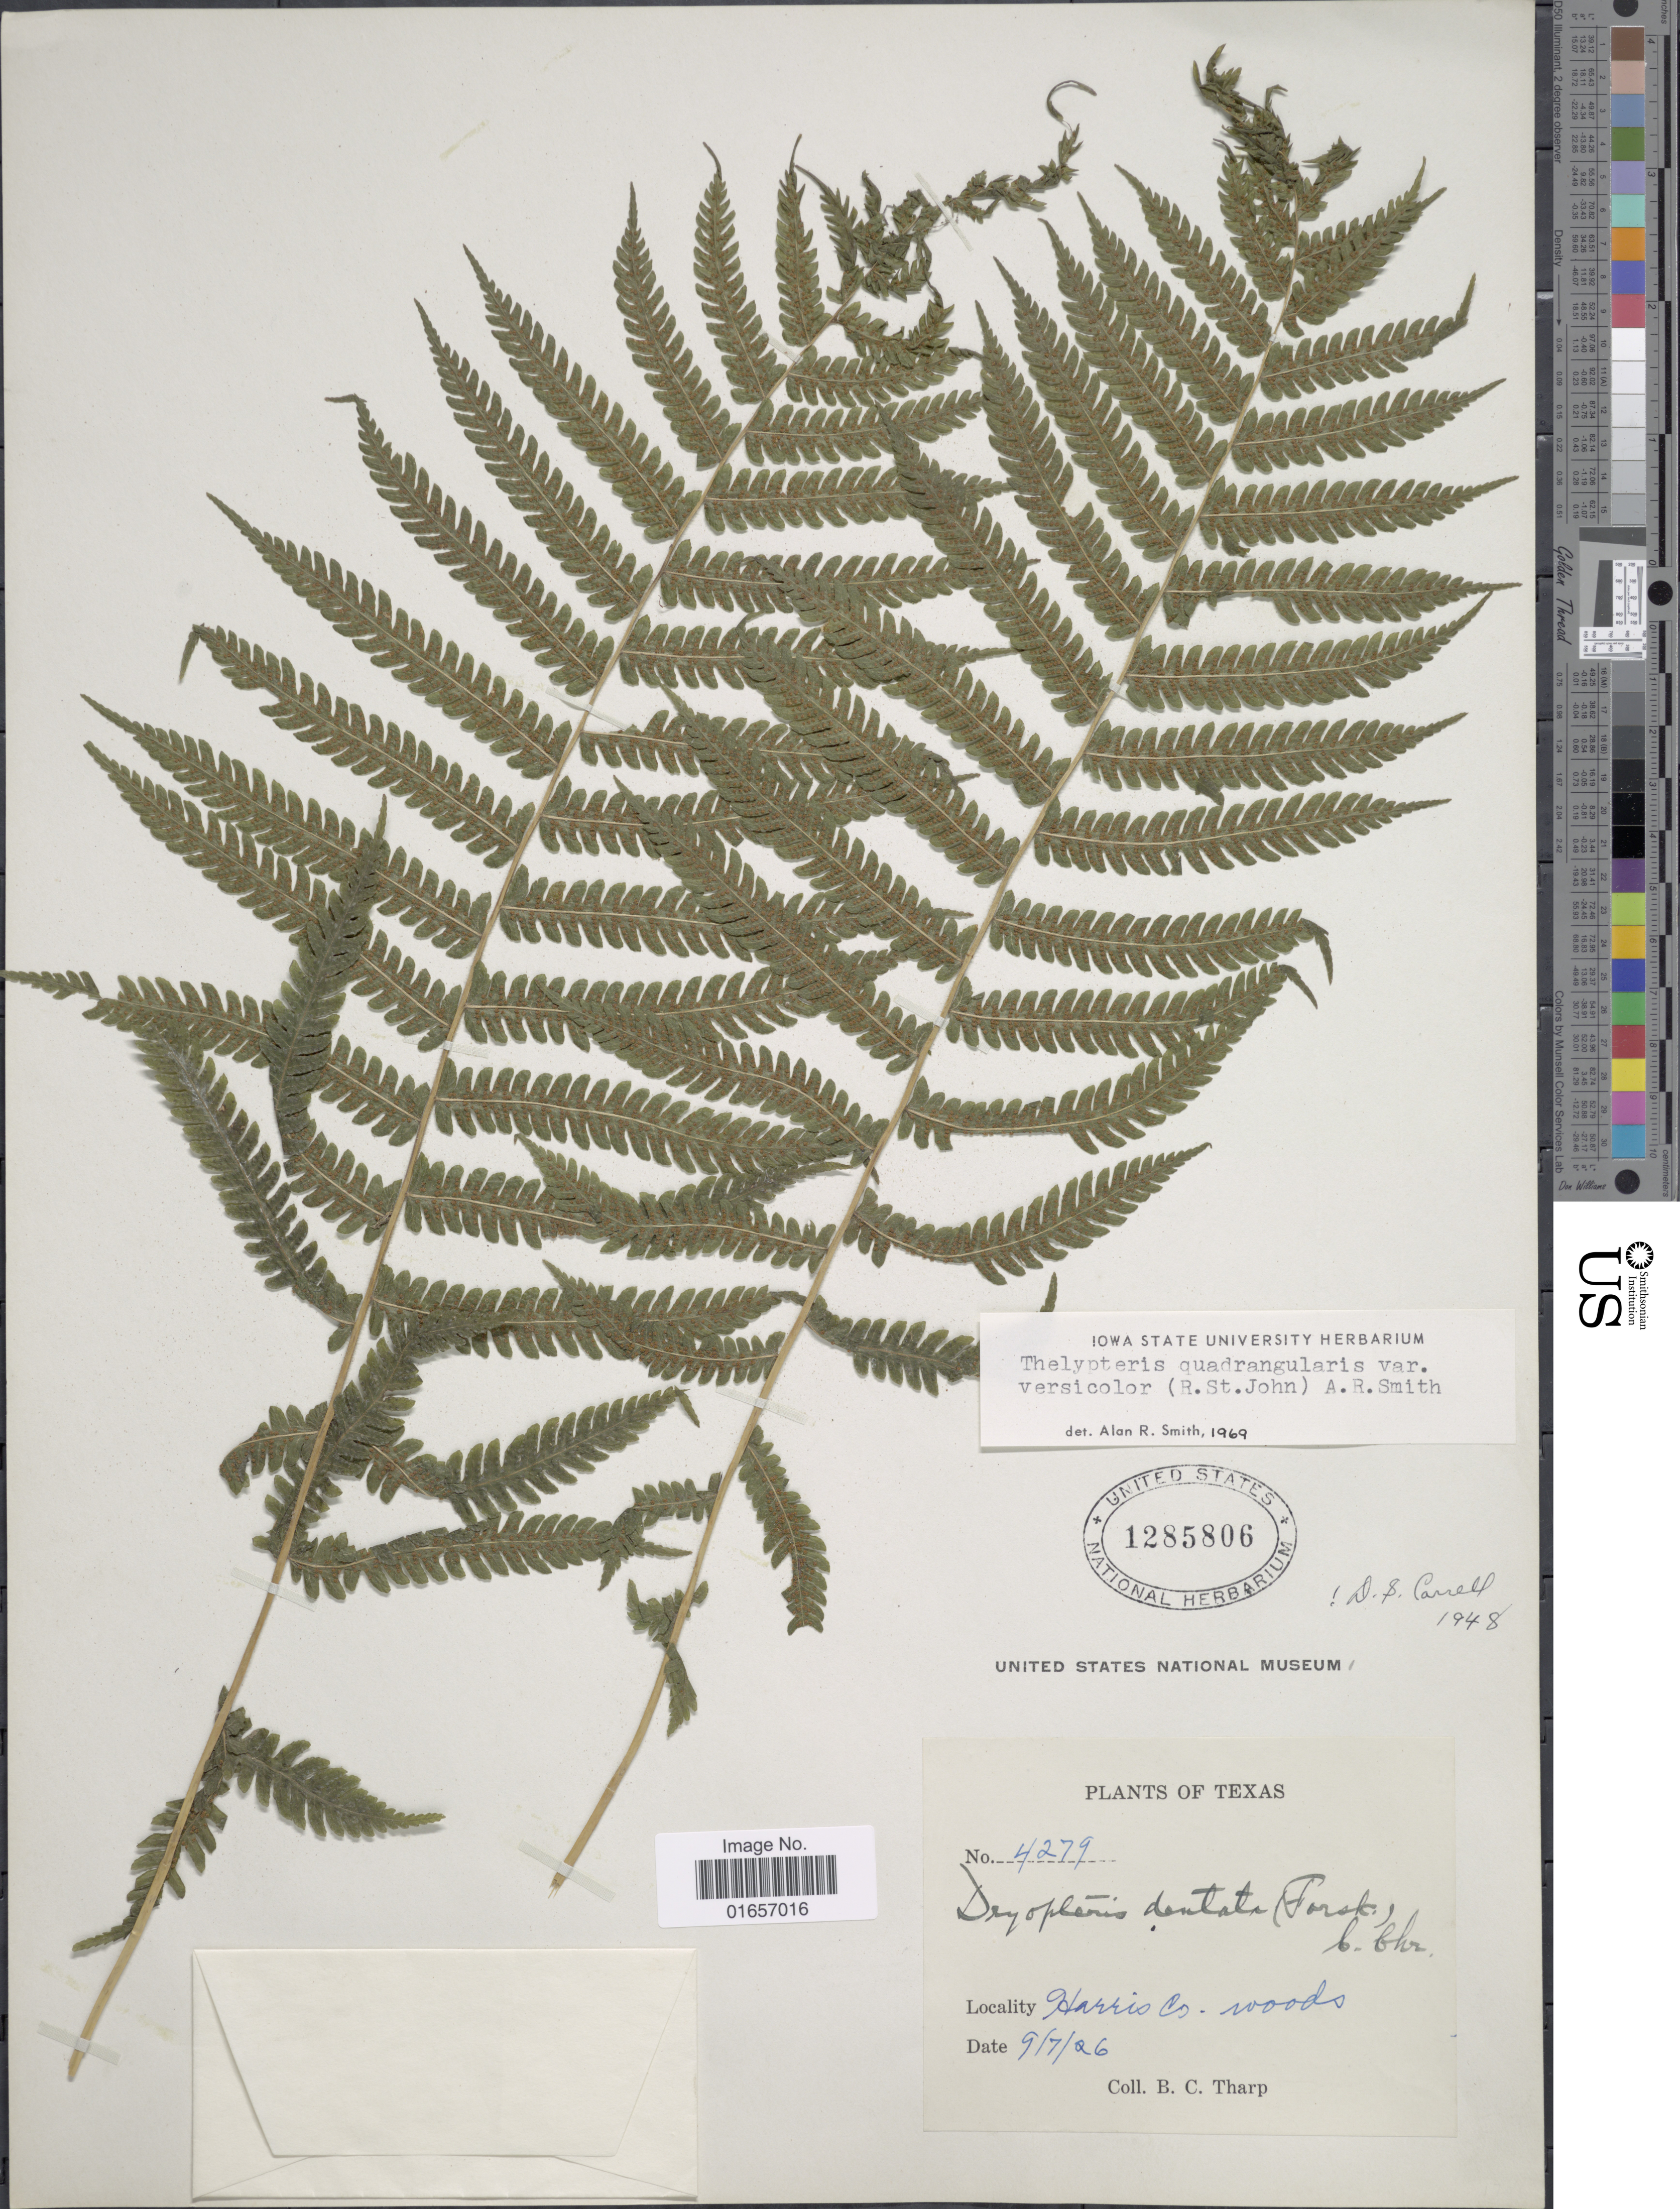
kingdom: Plantae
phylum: Tracheophyta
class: Polypodiopsida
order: Polypodiales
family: Thelypteridaceae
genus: Christella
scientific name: Christella hispidula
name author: (Decne.) Holttum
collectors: B. C. Tharp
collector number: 4279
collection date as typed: Transcribed d/m/y: 7/9/26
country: United States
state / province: Texas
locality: Harris Co., woods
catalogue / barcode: US 1285806